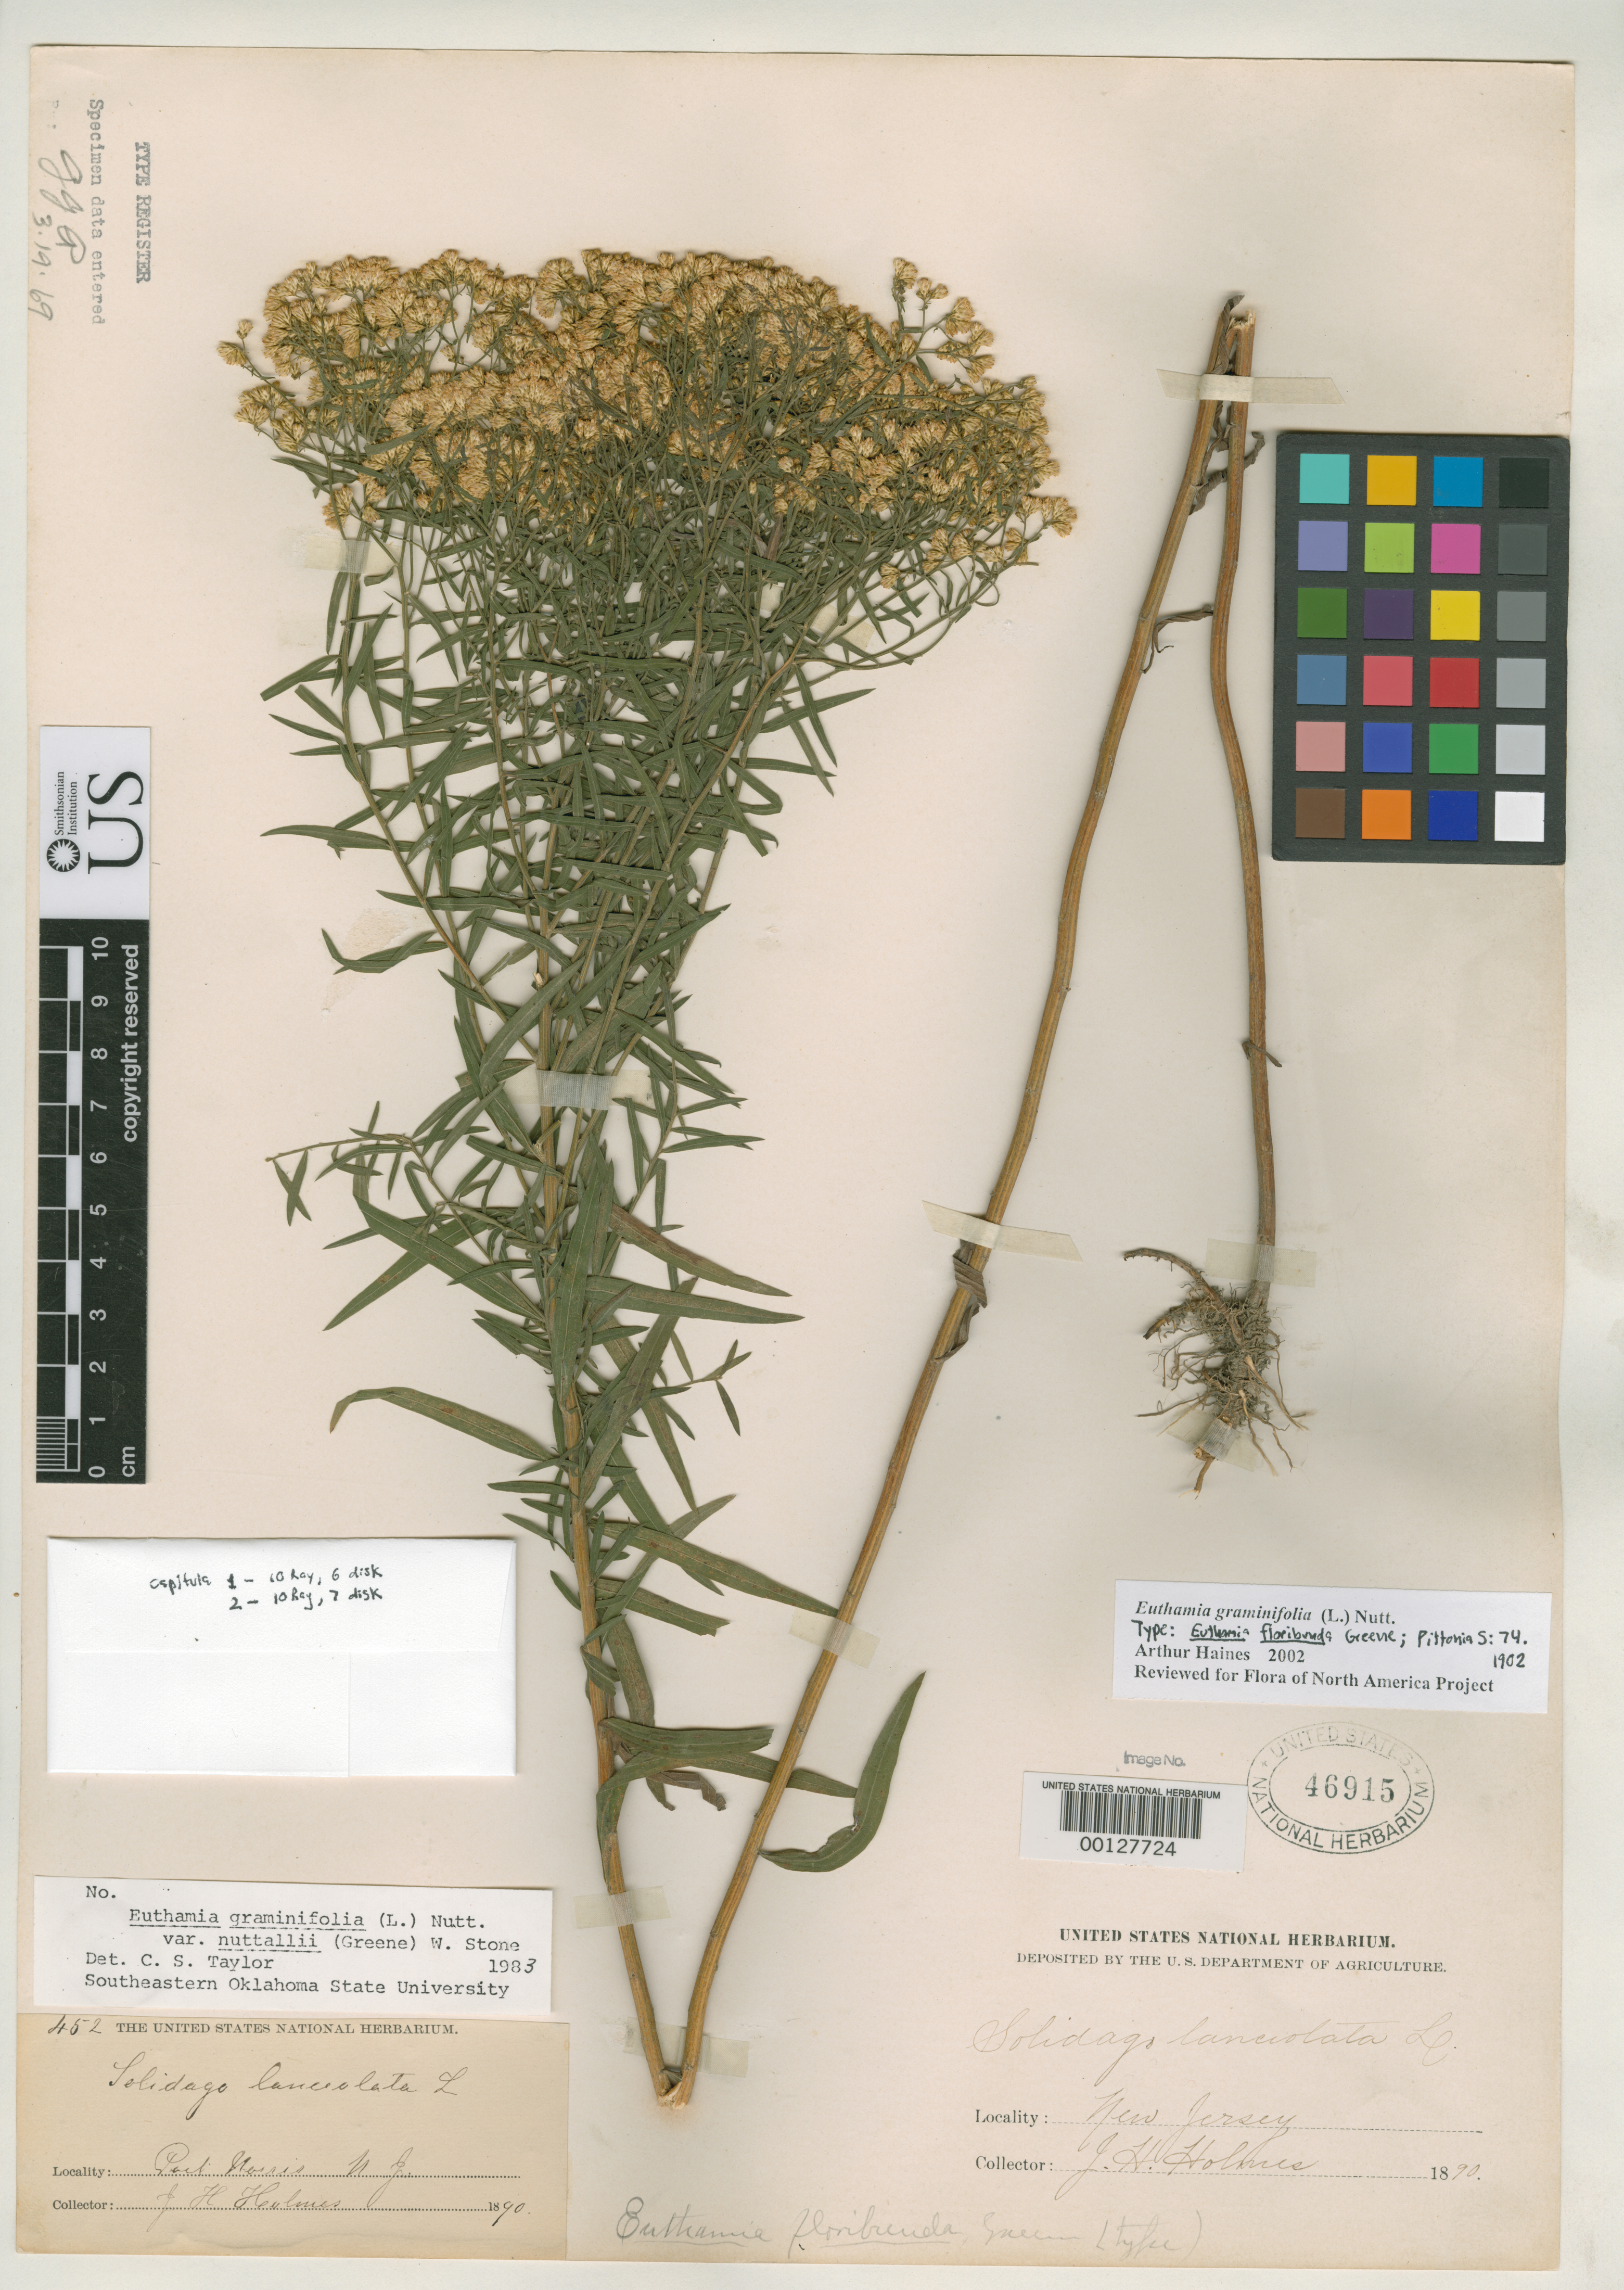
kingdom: Plantae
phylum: Tracheophyta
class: Magnoliopsida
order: Asterales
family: Asteraceae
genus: Euthamia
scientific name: Euthamia floribunda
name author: Greene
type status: Holotype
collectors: J. Holmes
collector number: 452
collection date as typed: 1890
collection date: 1890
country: United States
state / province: New Jersey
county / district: Cumberland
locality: Porte Norris.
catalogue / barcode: US 46915